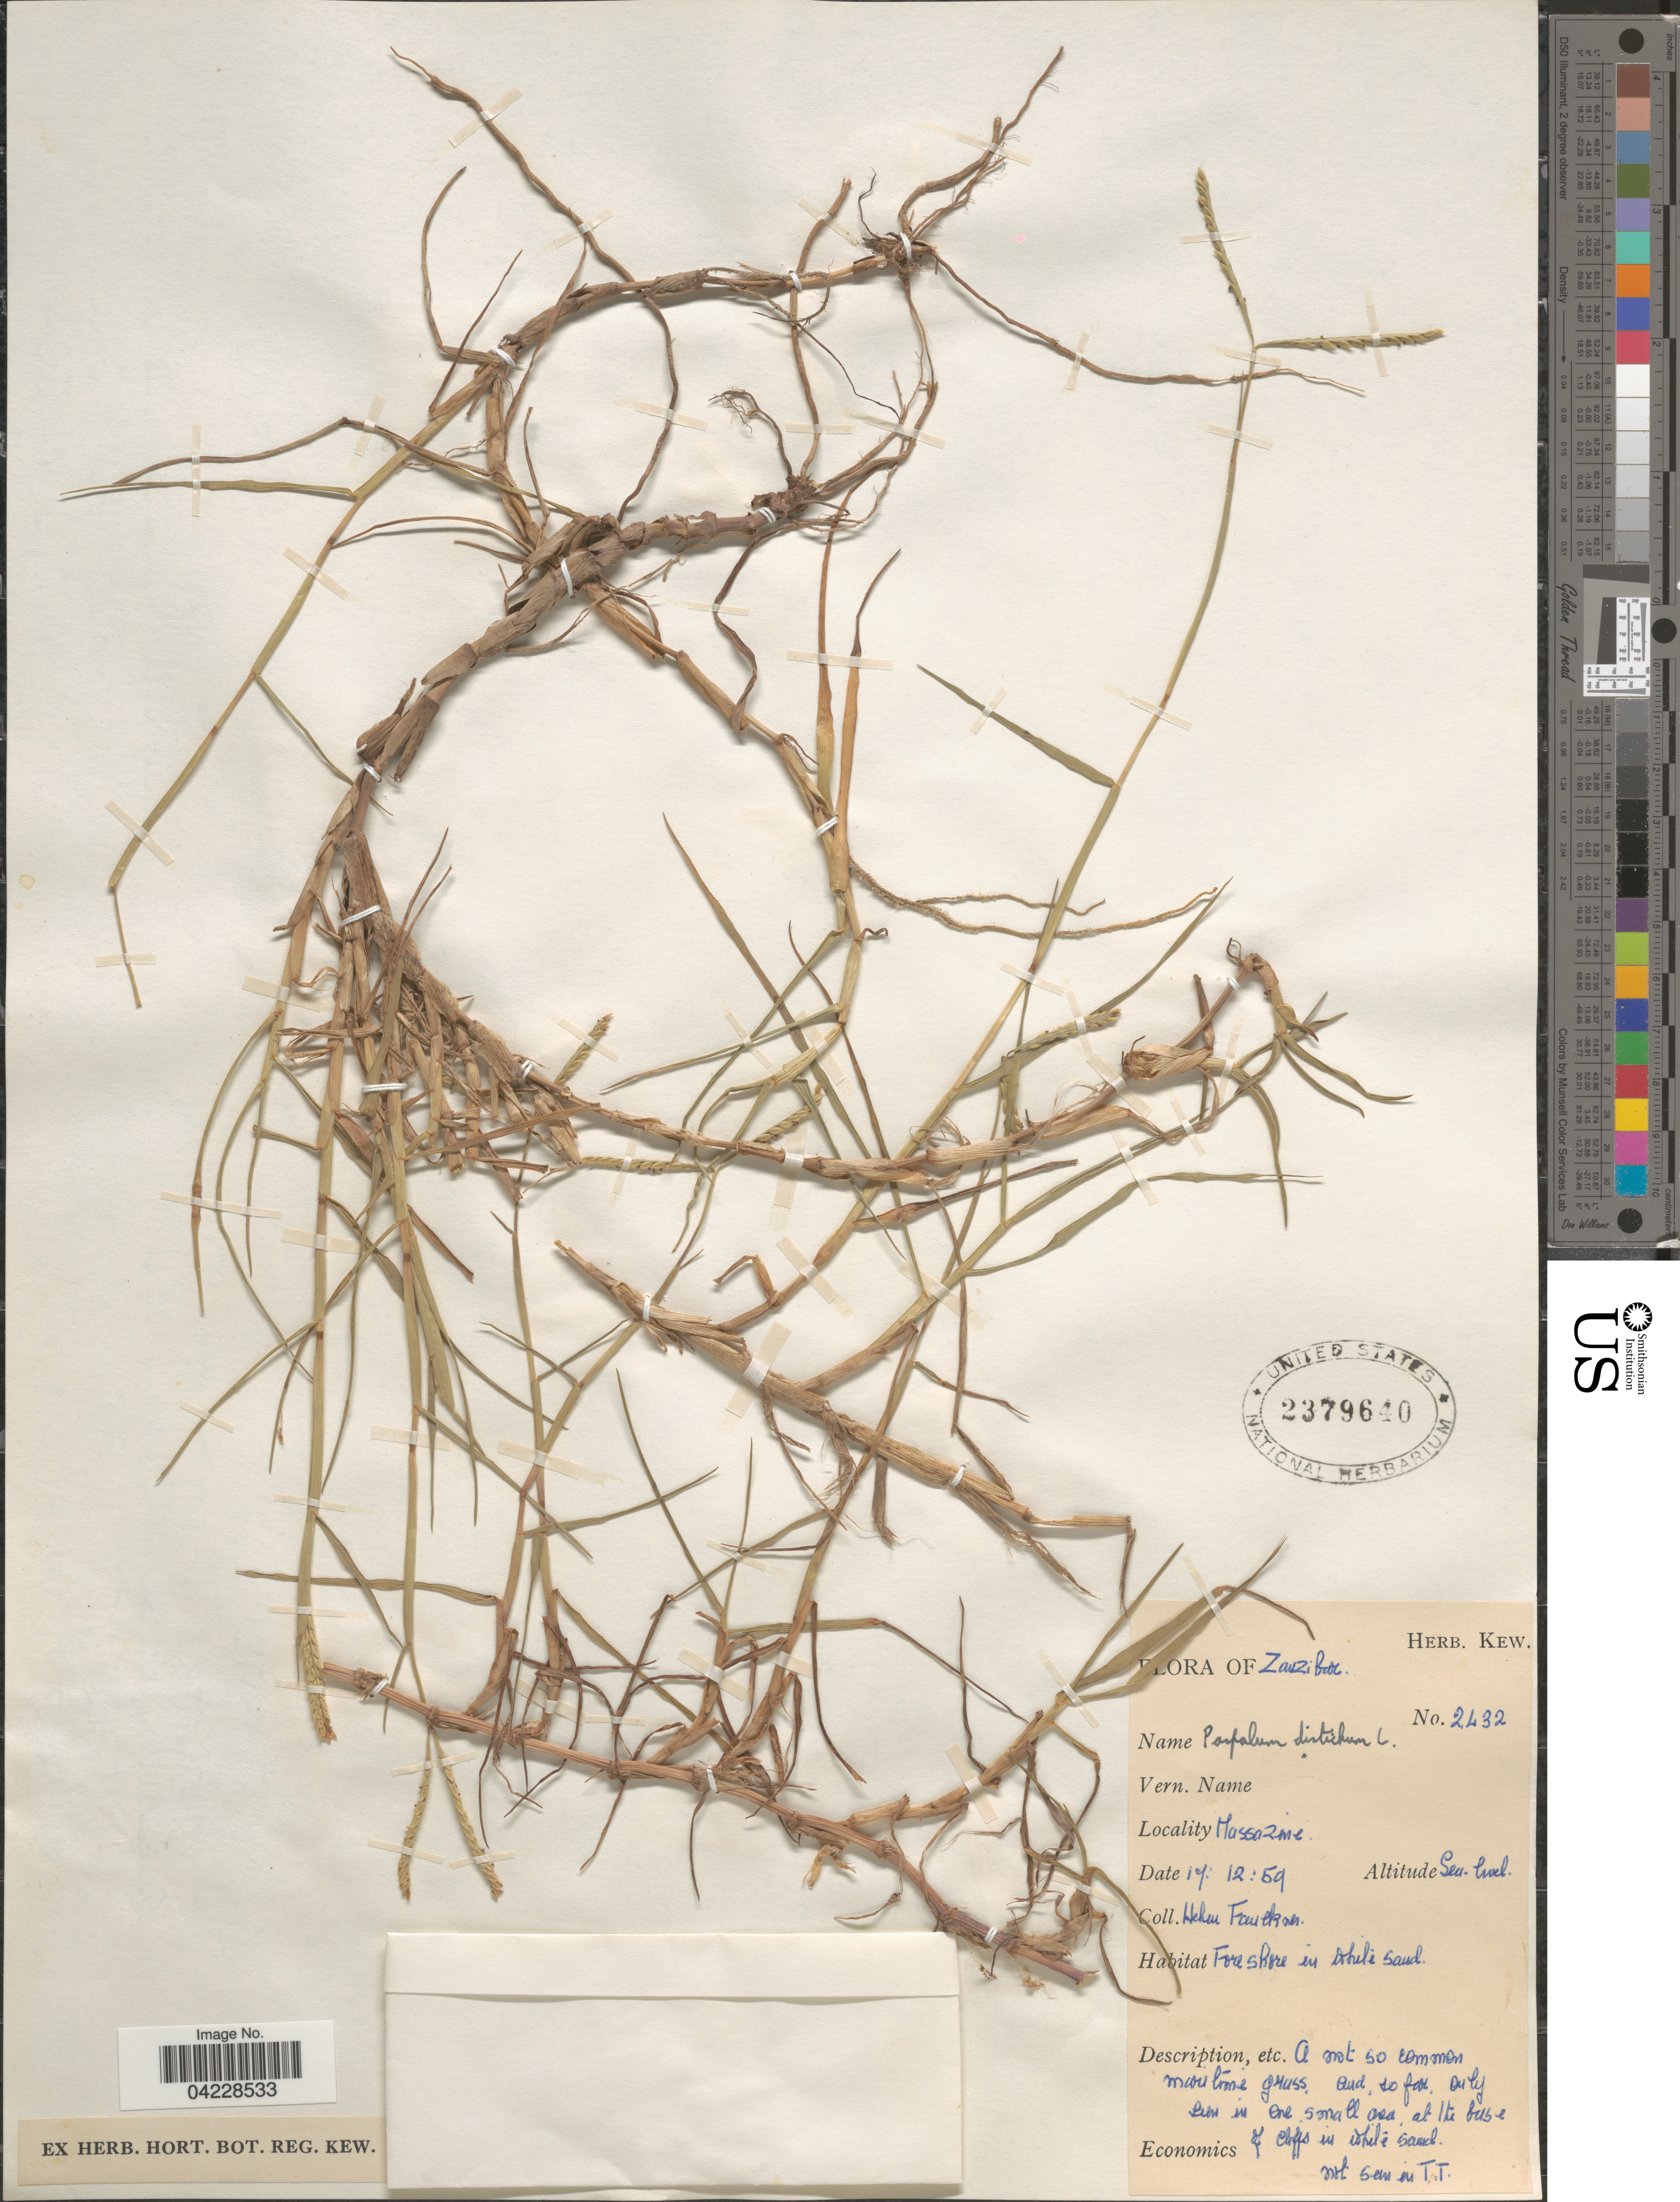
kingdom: Plantae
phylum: Tracheophyta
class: Liliopsida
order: Poales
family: Poaceae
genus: Paspalum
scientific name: Paspalum distichum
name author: L.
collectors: H. Faulkner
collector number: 2432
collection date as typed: Transcribed d/m/y: 19/12/59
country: Tanzania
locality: Zanzibar. Massazine.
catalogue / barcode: US 2379640